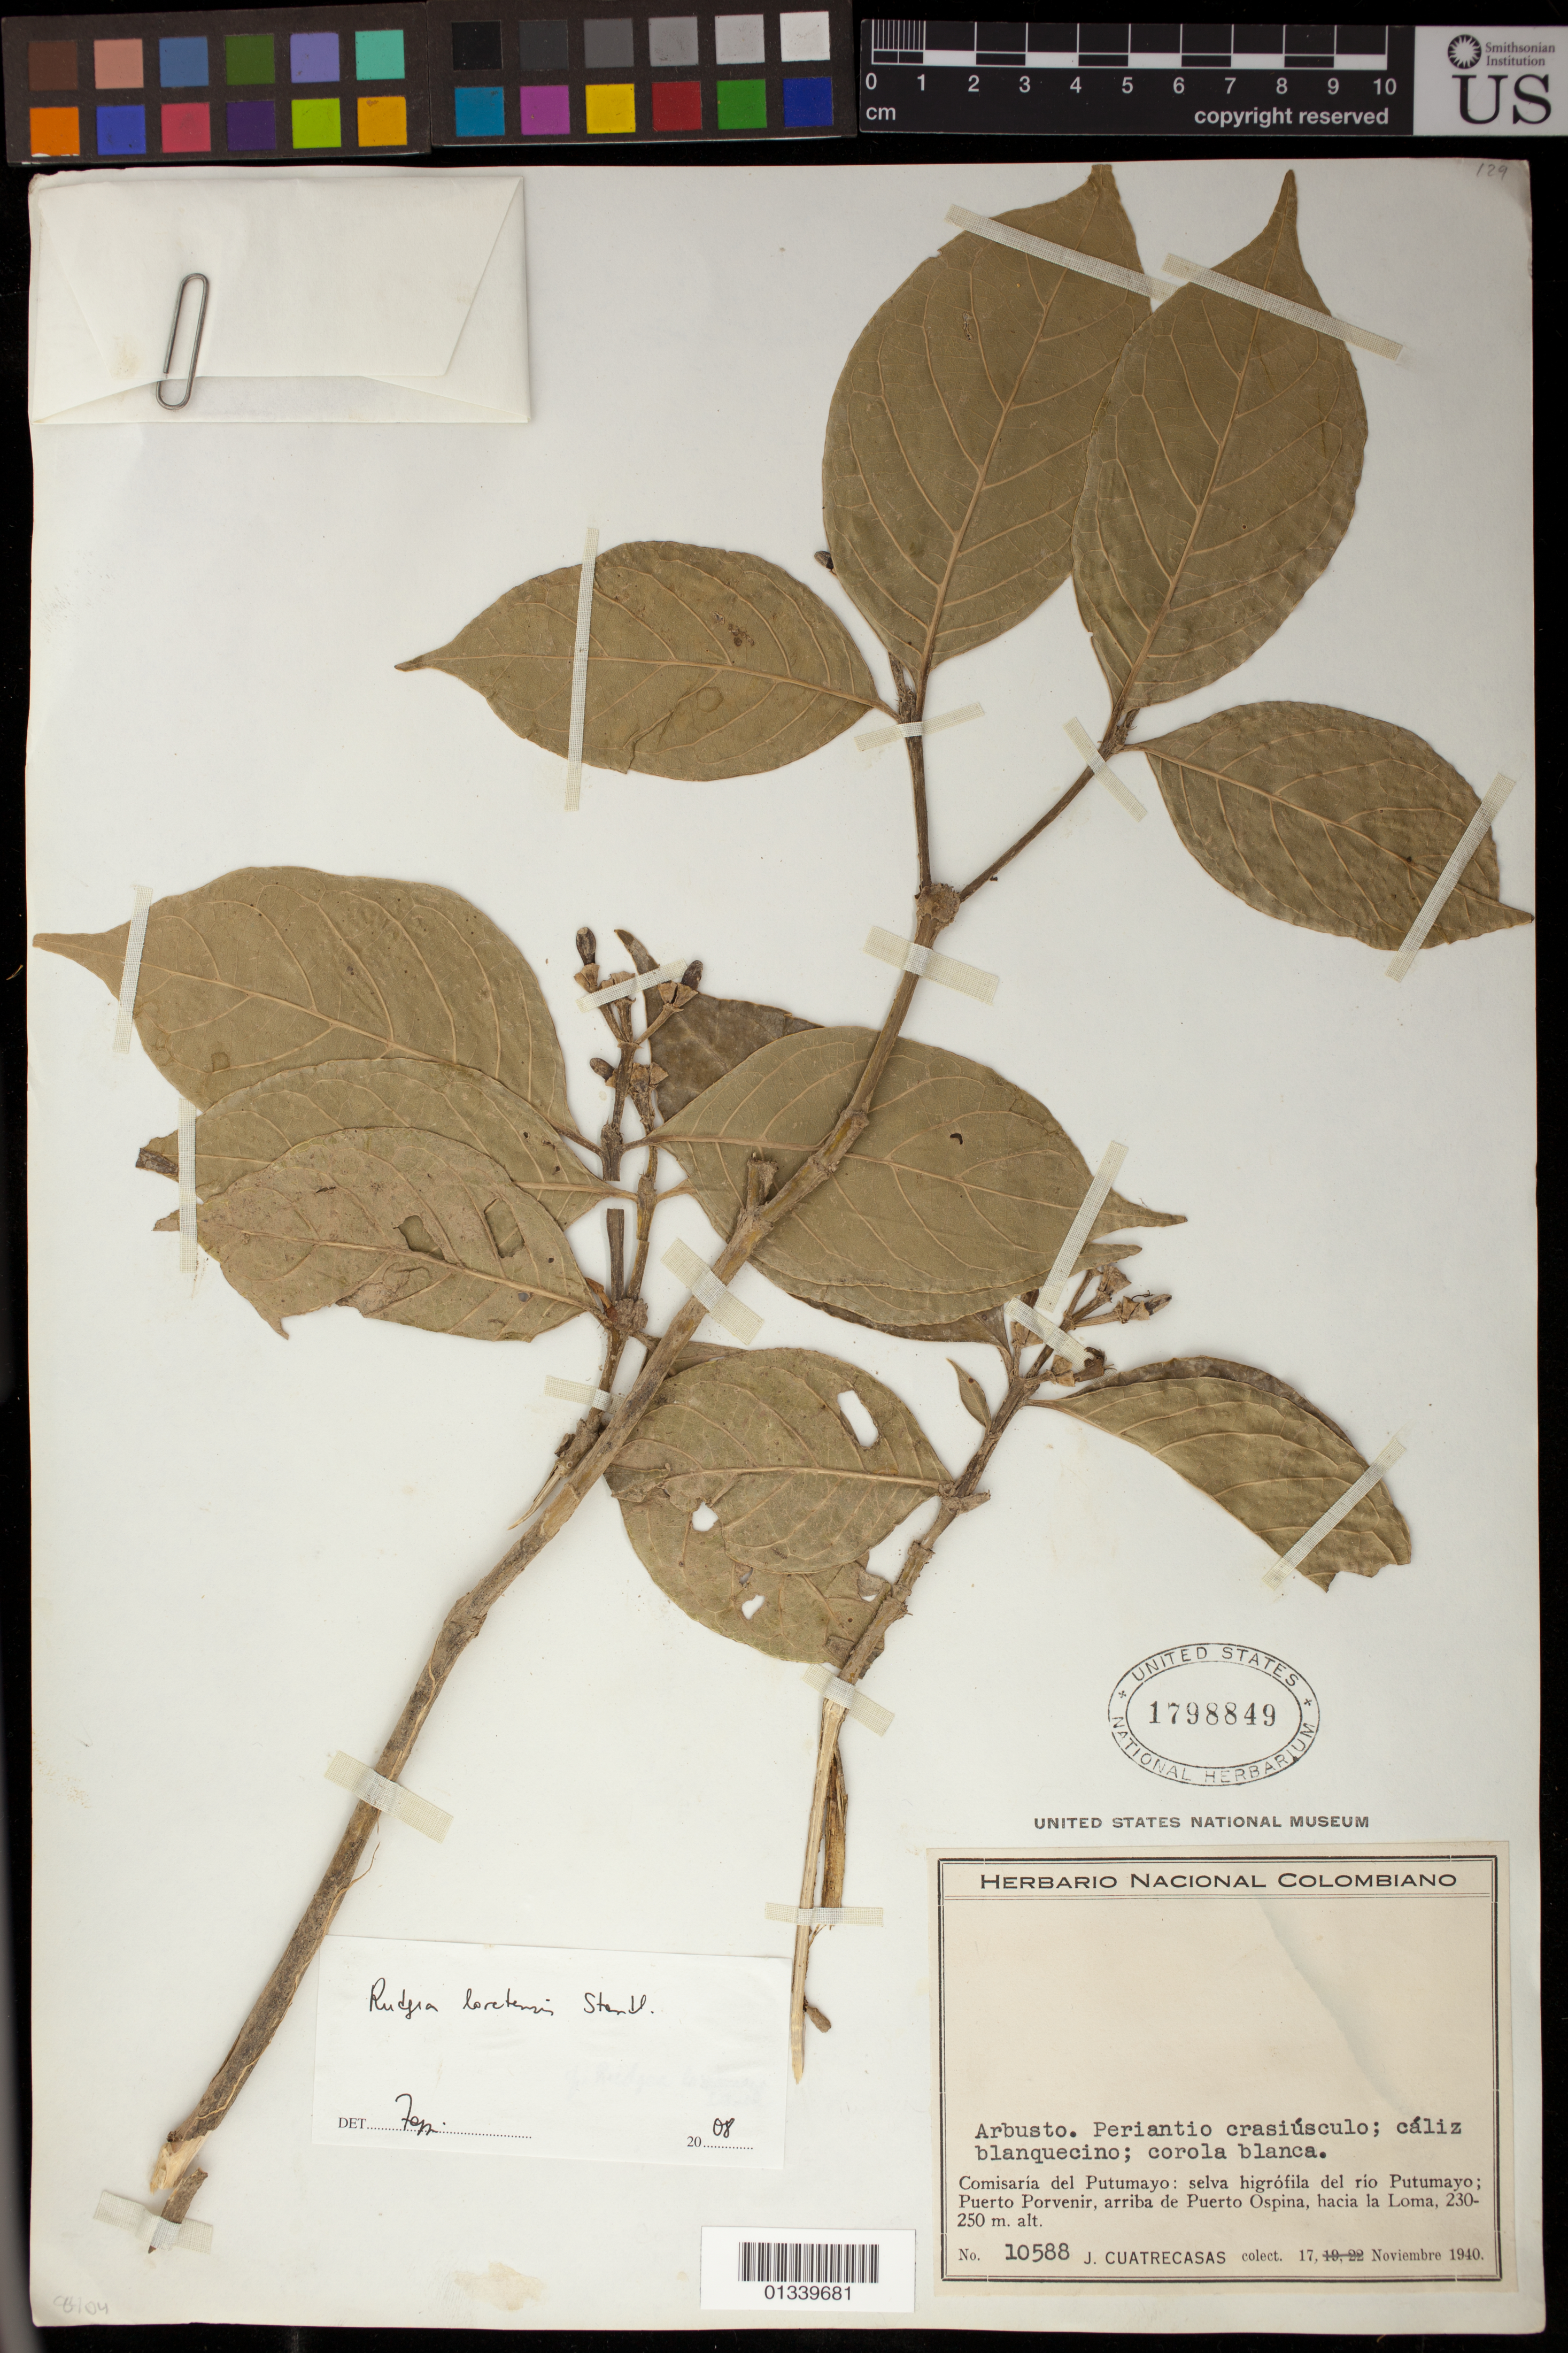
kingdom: Plantae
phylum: Tracheophyta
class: Magnoliopsida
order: Gentianales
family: Rubiaceae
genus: Rudgea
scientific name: Rudgea loretensis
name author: Standl.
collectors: J. Cuatrecasas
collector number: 10588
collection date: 1940-11-17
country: Colombia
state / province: Putumayo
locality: selva higrofila del rio Putumayo; Puerto Porvenir, arriba de Puerto Ospina, hacia la Loma.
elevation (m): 230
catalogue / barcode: US 1798849